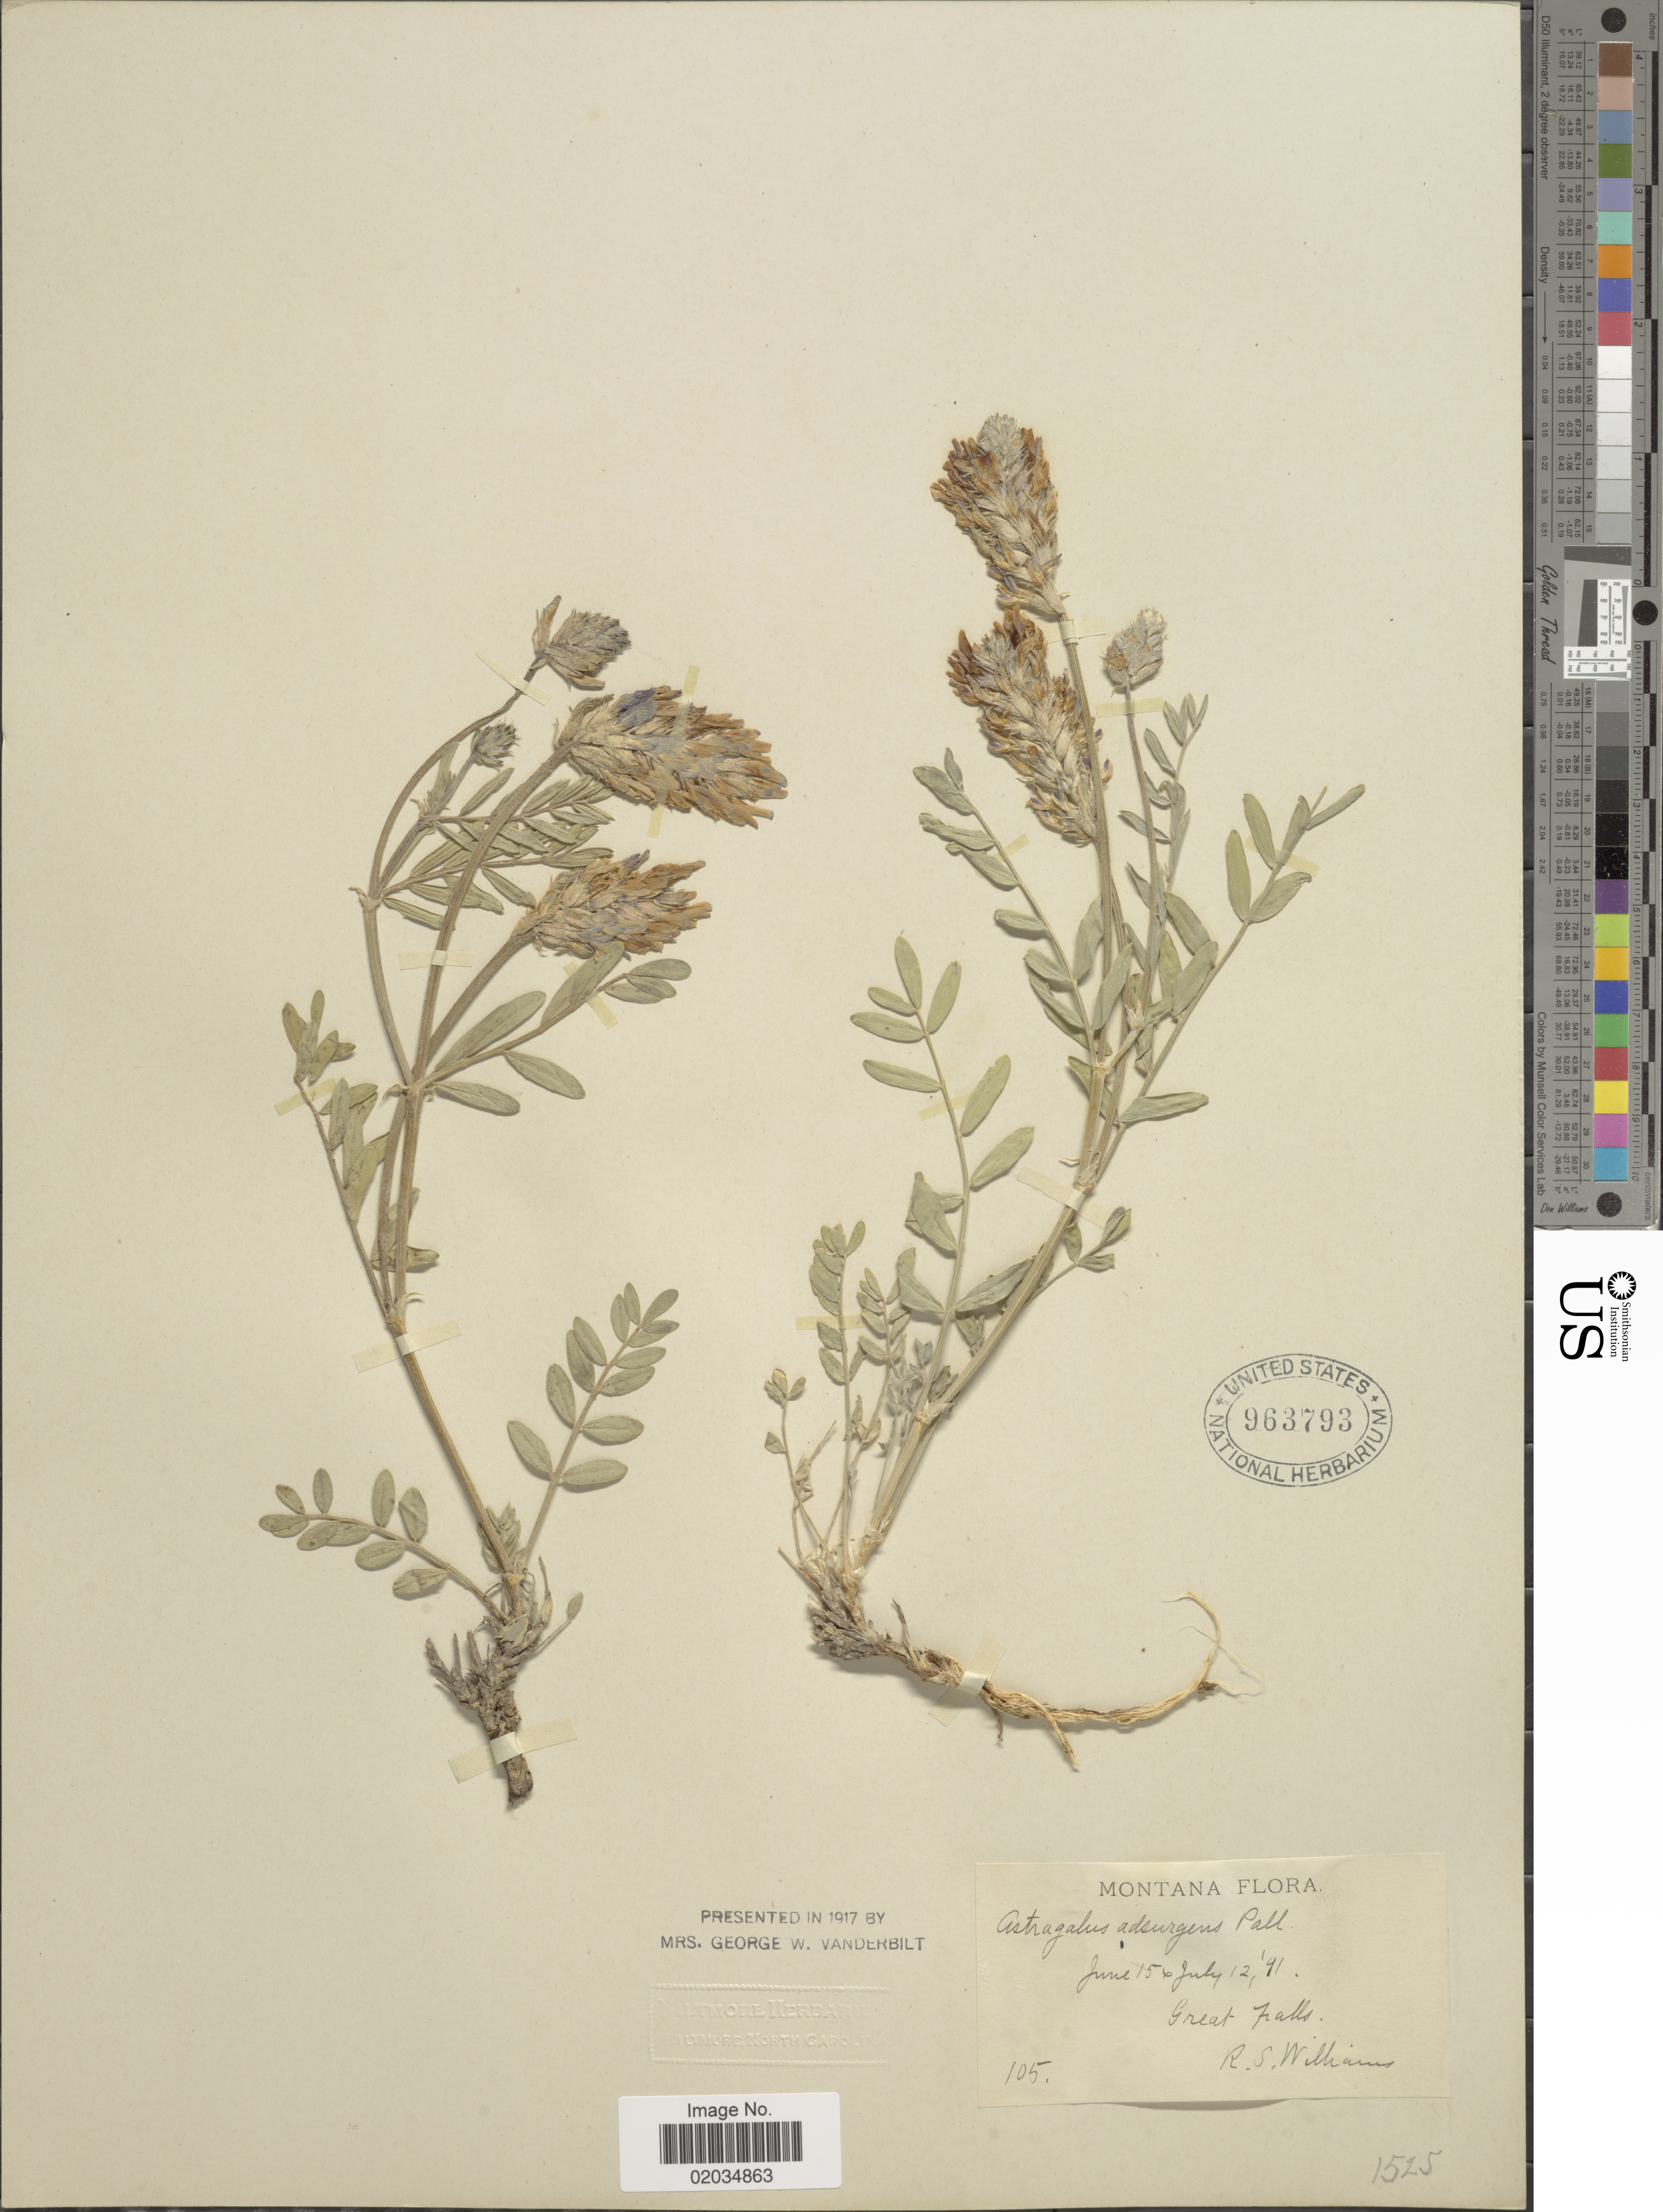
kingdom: Plantae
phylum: Tracheophyta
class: Magnoliopsida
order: Fabales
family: Fabaceae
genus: Astragalus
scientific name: Astragalus striatus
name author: Nutt.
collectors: R. S. Williams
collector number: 105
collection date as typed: Transcribed d/m/y: 15/6/91 to 12/7/91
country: United States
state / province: Montana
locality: Great Falls.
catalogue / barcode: US 963793